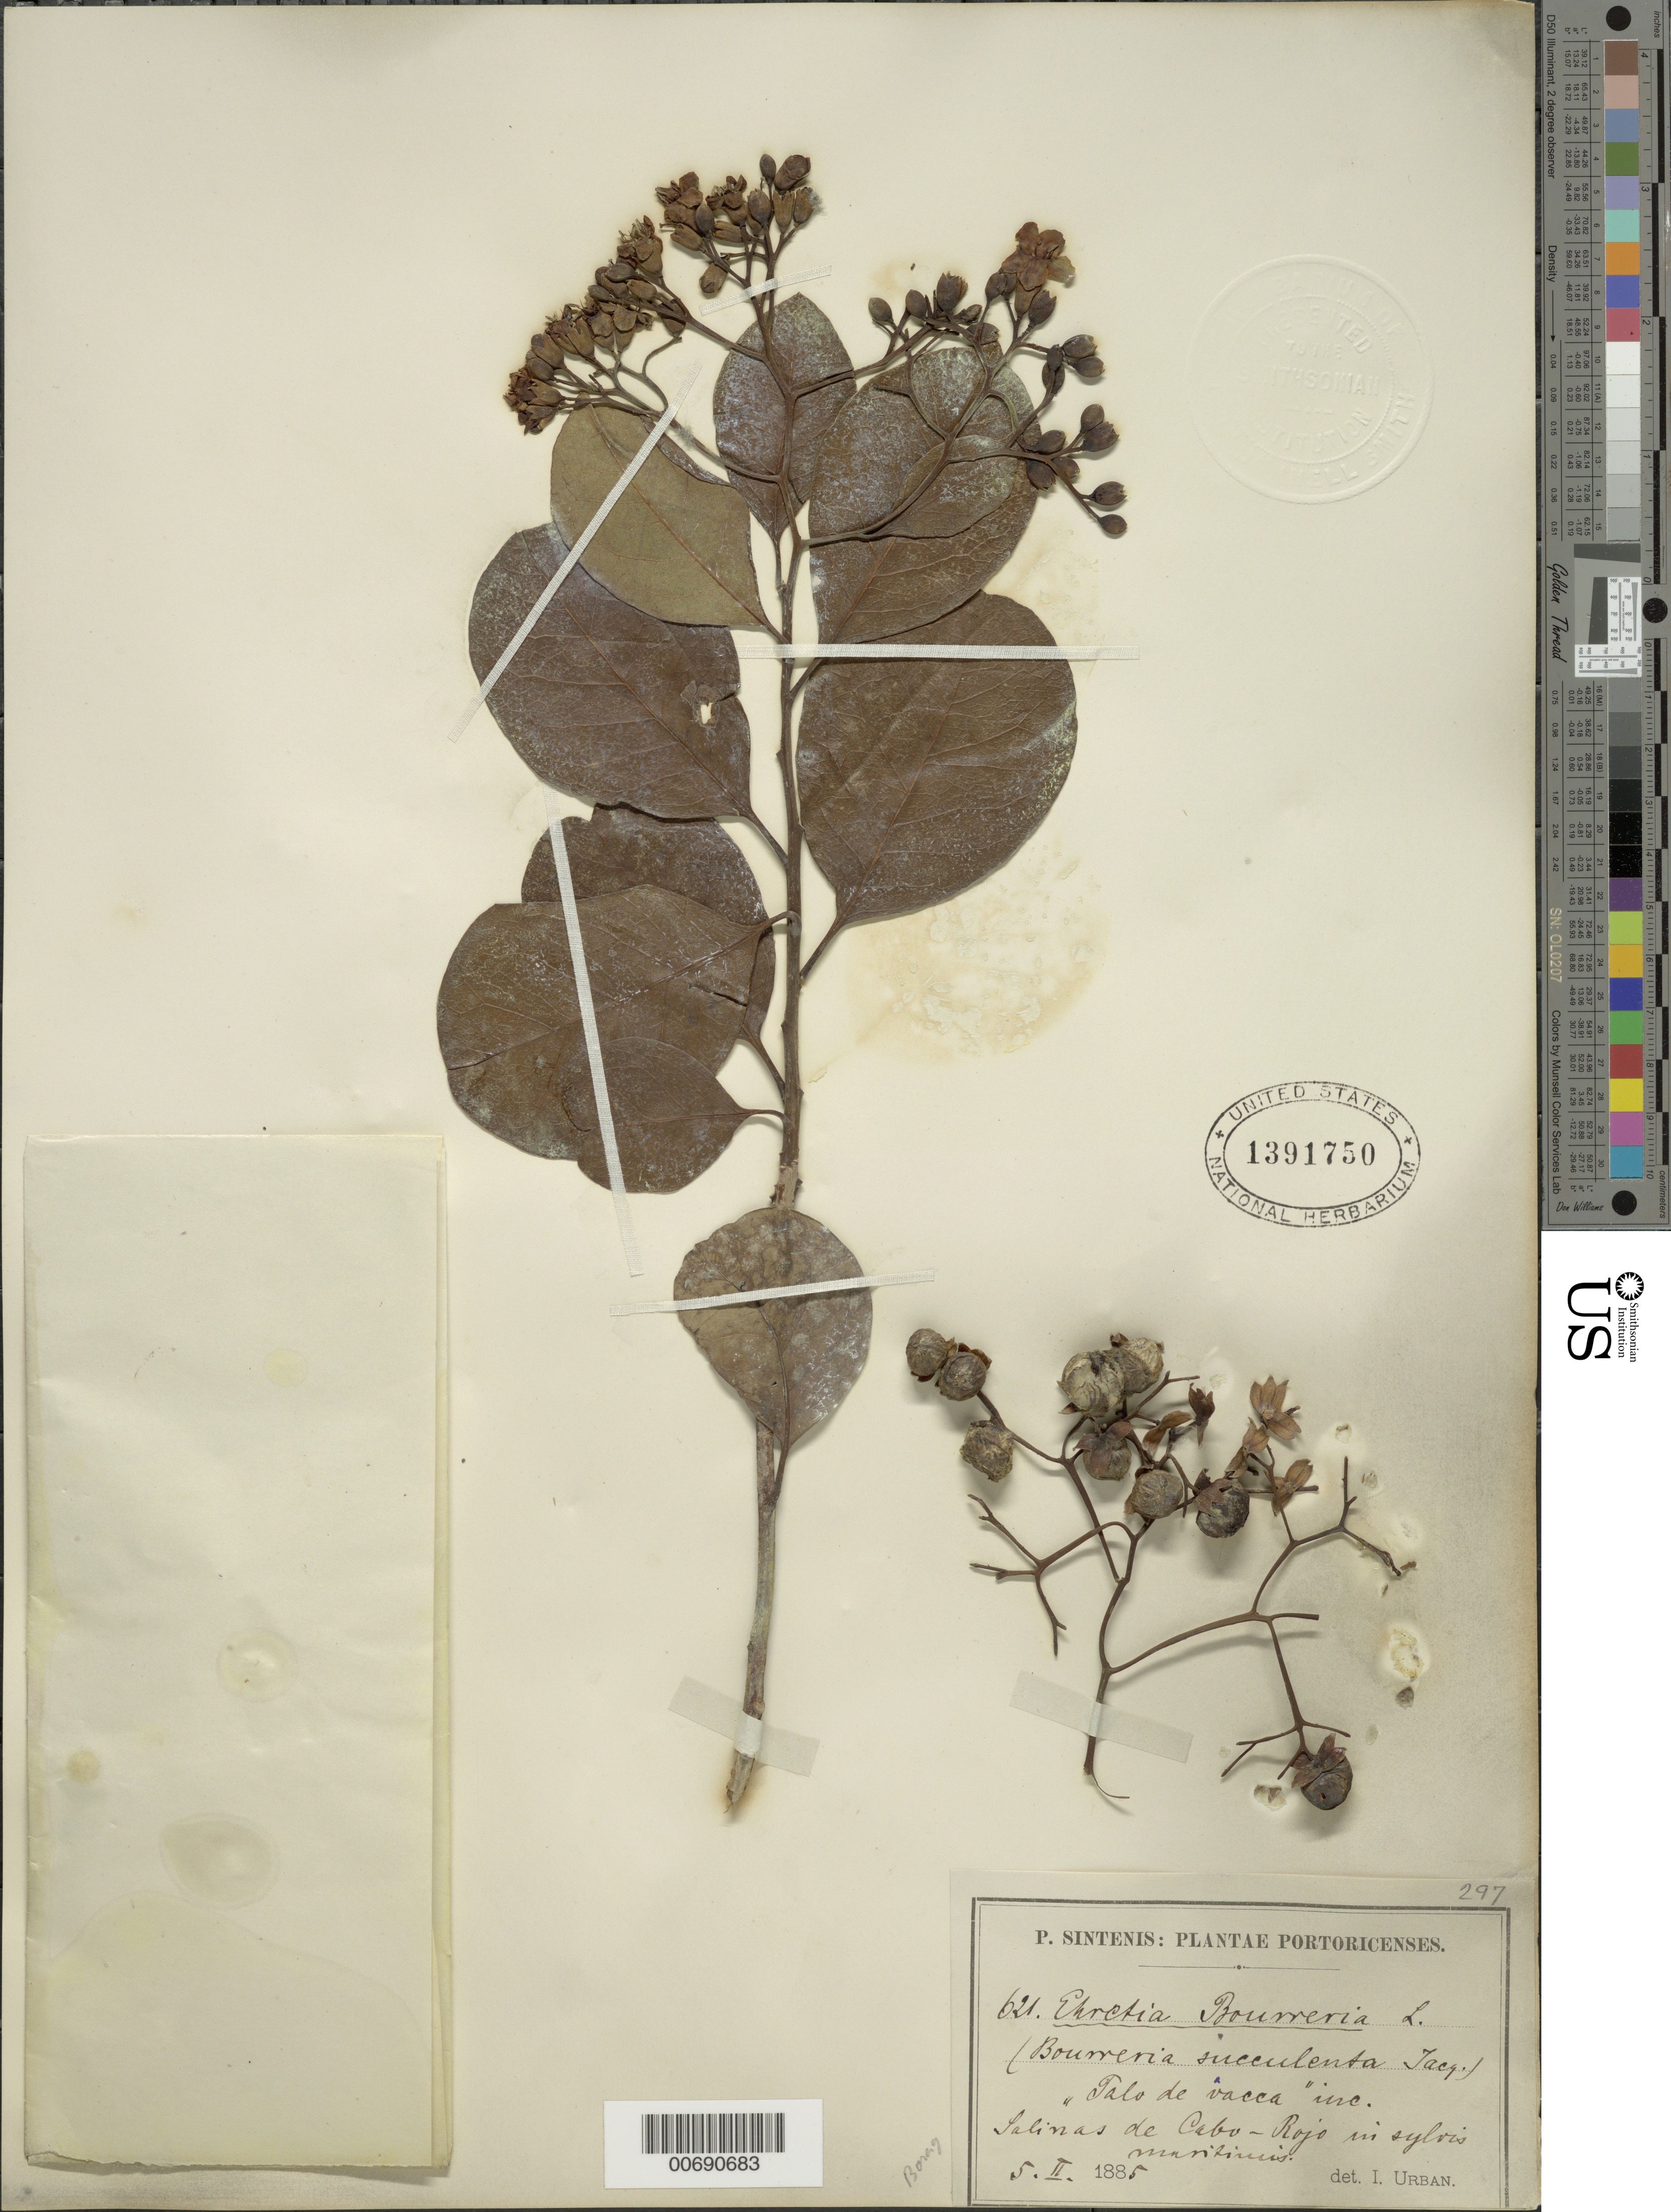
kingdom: Plantae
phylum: Tracheophyta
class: Magnoliopsida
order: Boraginales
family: Ehretiaceae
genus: Bourreria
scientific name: Bourreria succulenta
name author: Jacq.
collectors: P. Sintenis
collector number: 621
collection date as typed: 05 Feb 1885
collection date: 1885-02-05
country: Puerto Rico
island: Greater Antilles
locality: Salinas de Cabo Rojo.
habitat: in sylvis montinis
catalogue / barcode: US 1391750